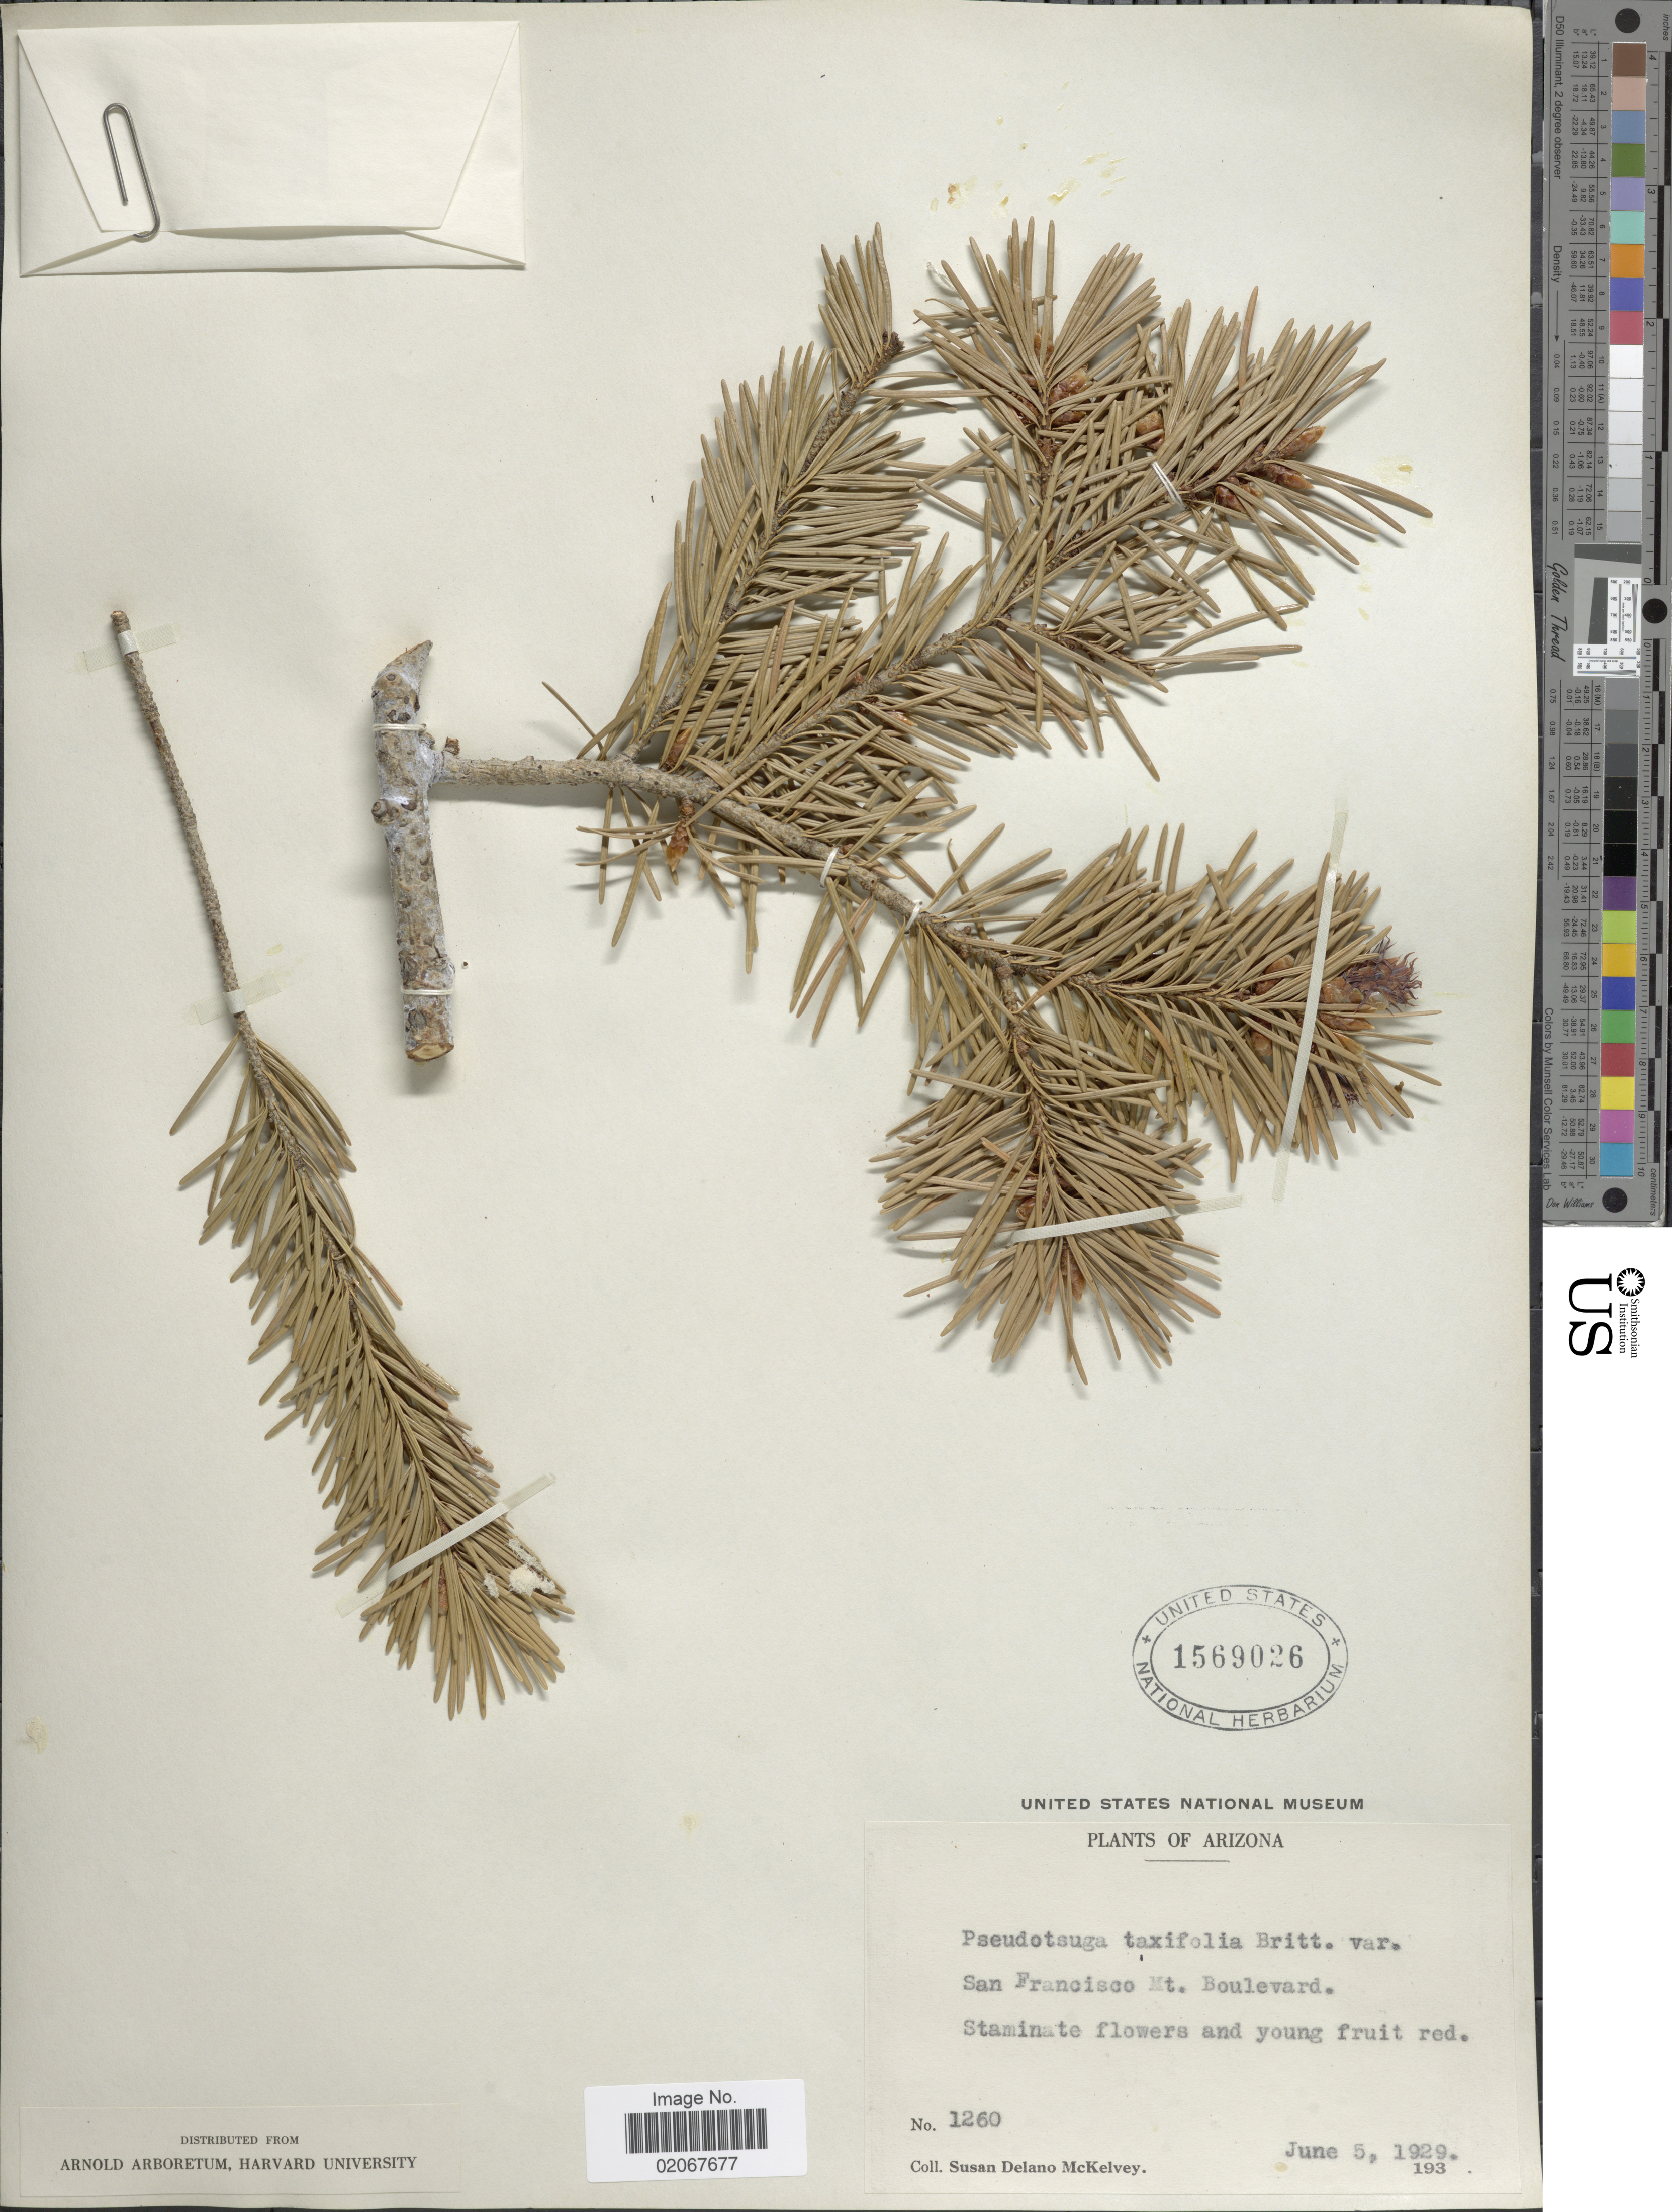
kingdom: Plantae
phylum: Tracheophyta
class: Pinopsida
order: Pinales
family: Pinaceae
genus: Pseudotsuga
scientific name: Pseudotsuga menziesii var. glauca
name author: (Beissn.) Franco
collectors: S. A. McKelvey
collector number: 1260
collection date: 1929-06-05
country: United States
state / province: Arizona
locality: San Francisco Mt. Boulevard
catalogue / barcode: US 1569026